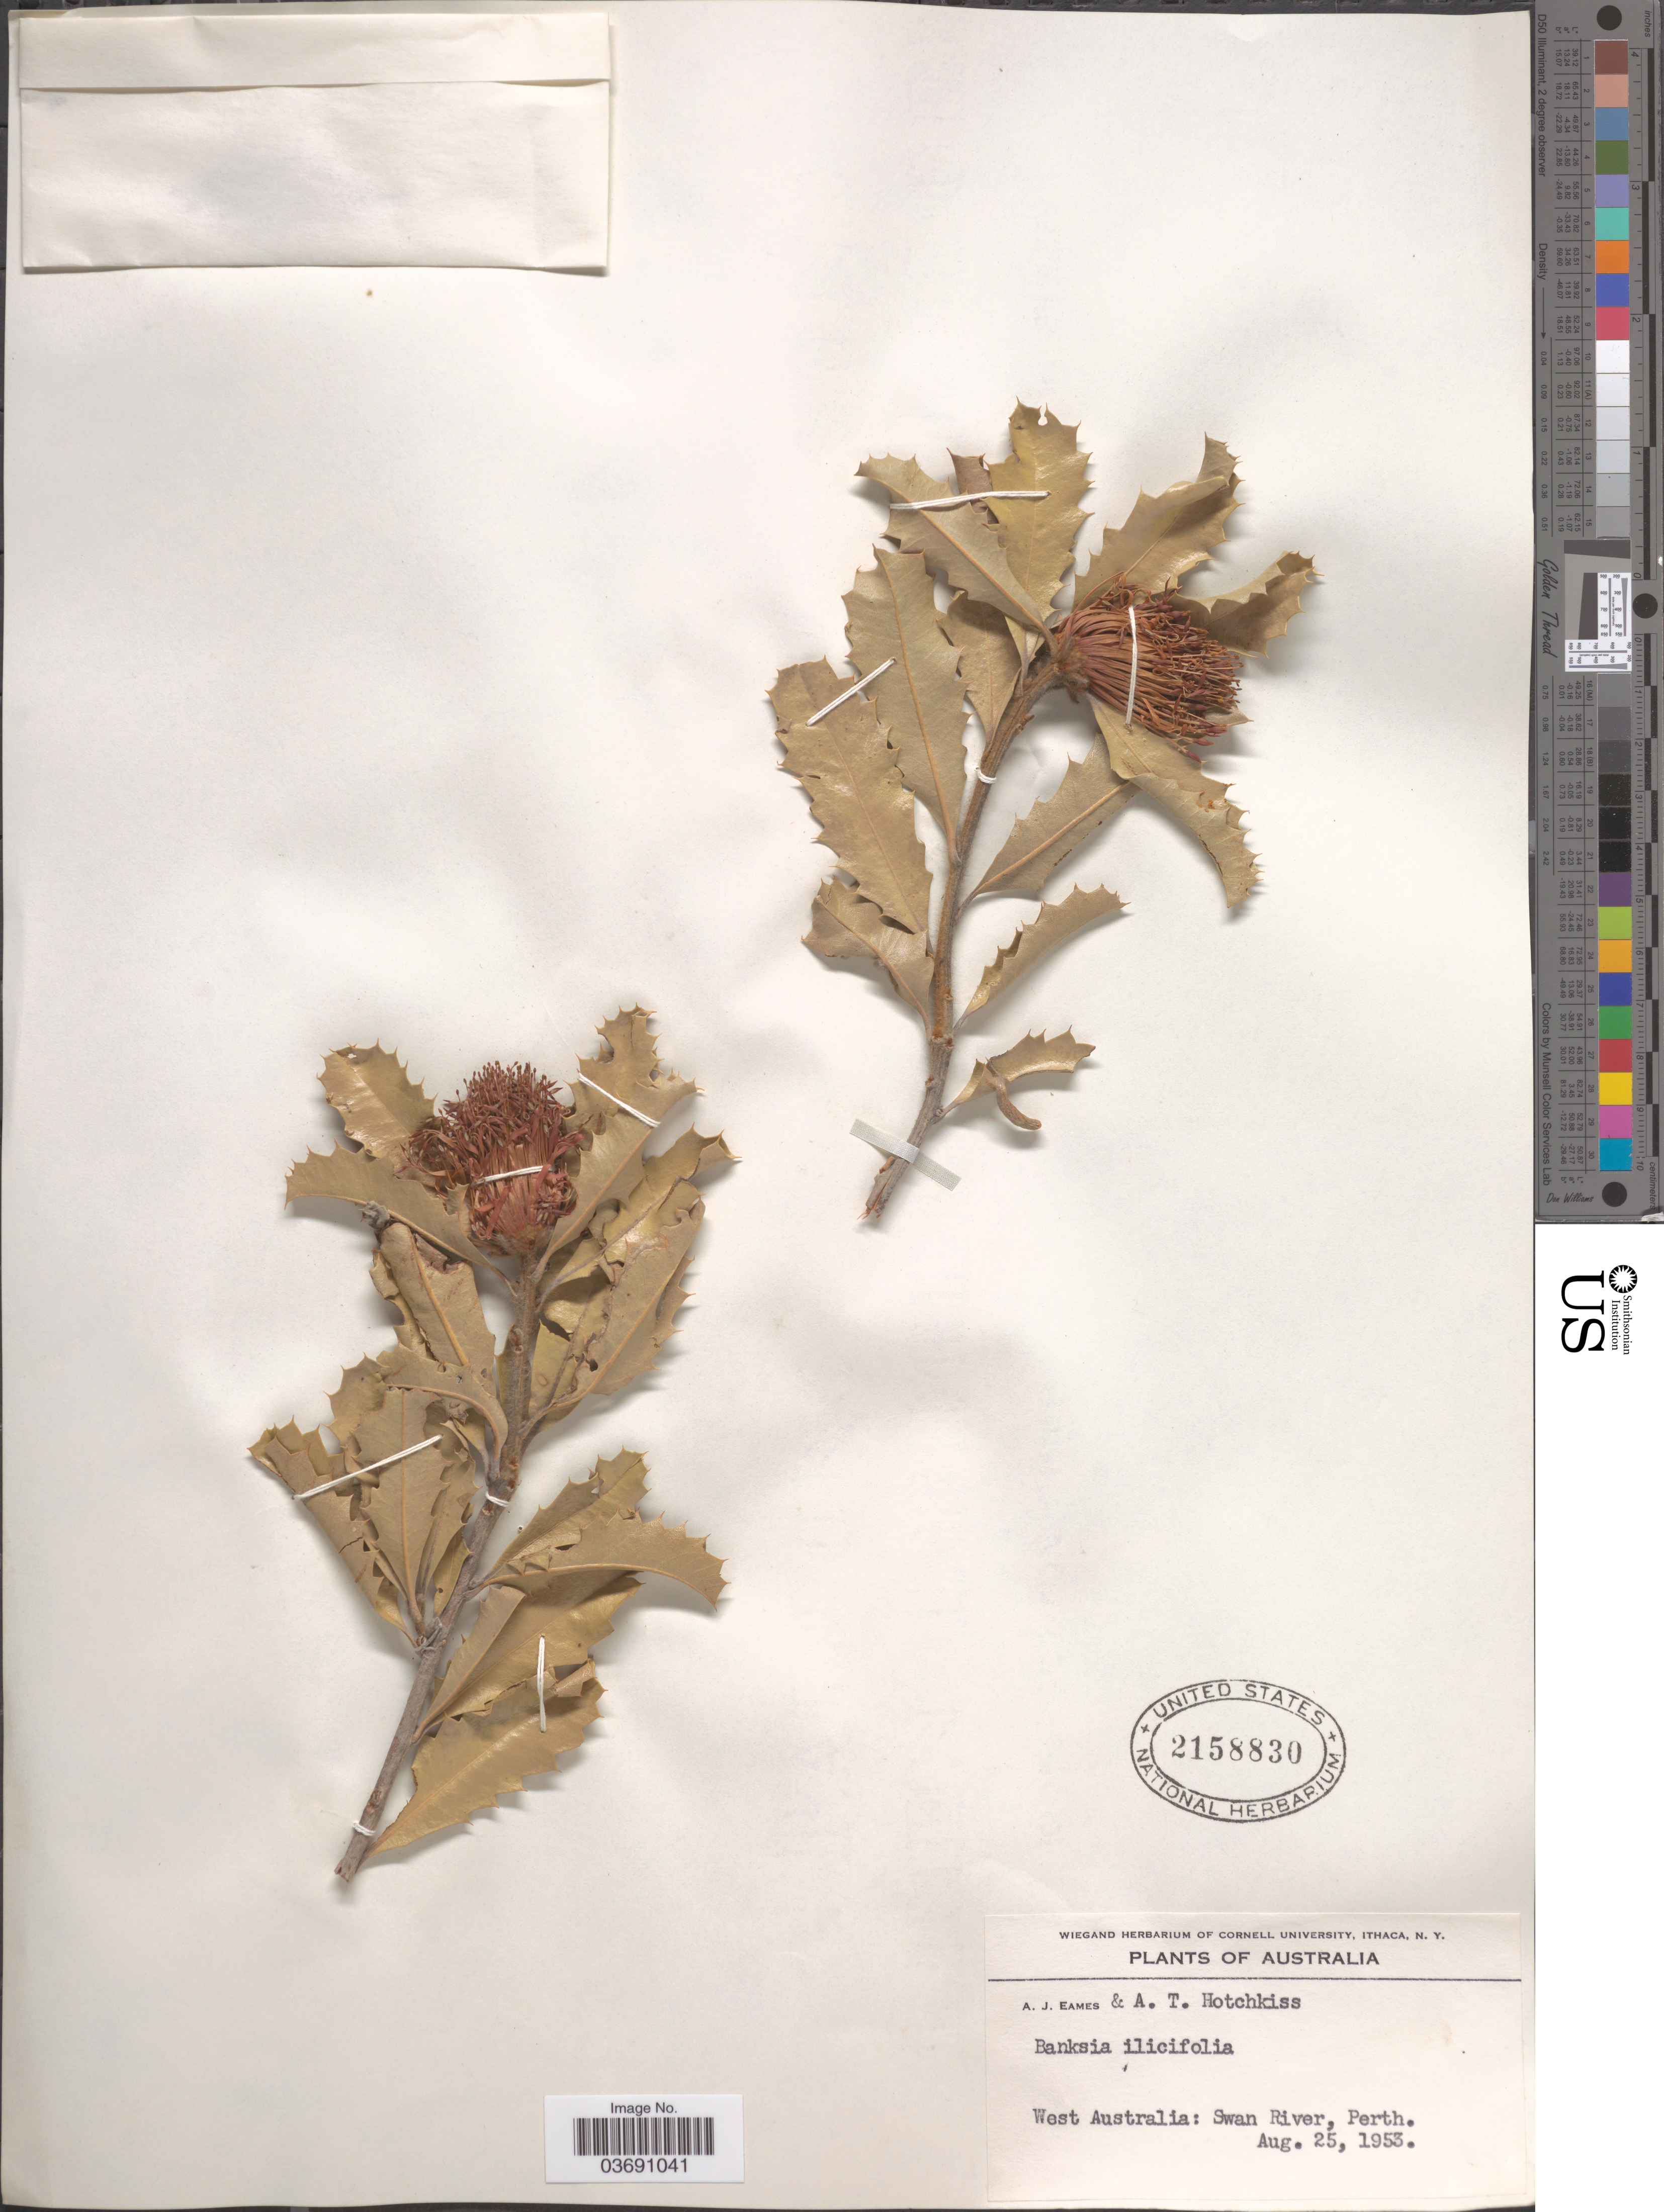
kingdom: Plantae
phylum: Tracheophyta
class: Magnoliopsida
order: Proteales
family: Proteaceae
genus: Banksia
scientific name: Banksia ilicifolia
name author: R. Br.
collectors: A. J. Eames & A. Hotchkiss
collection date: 1953-08-25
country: Australia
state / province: Western Australia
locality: West Australia: Swan River, Perth.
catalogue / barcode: US 2158830